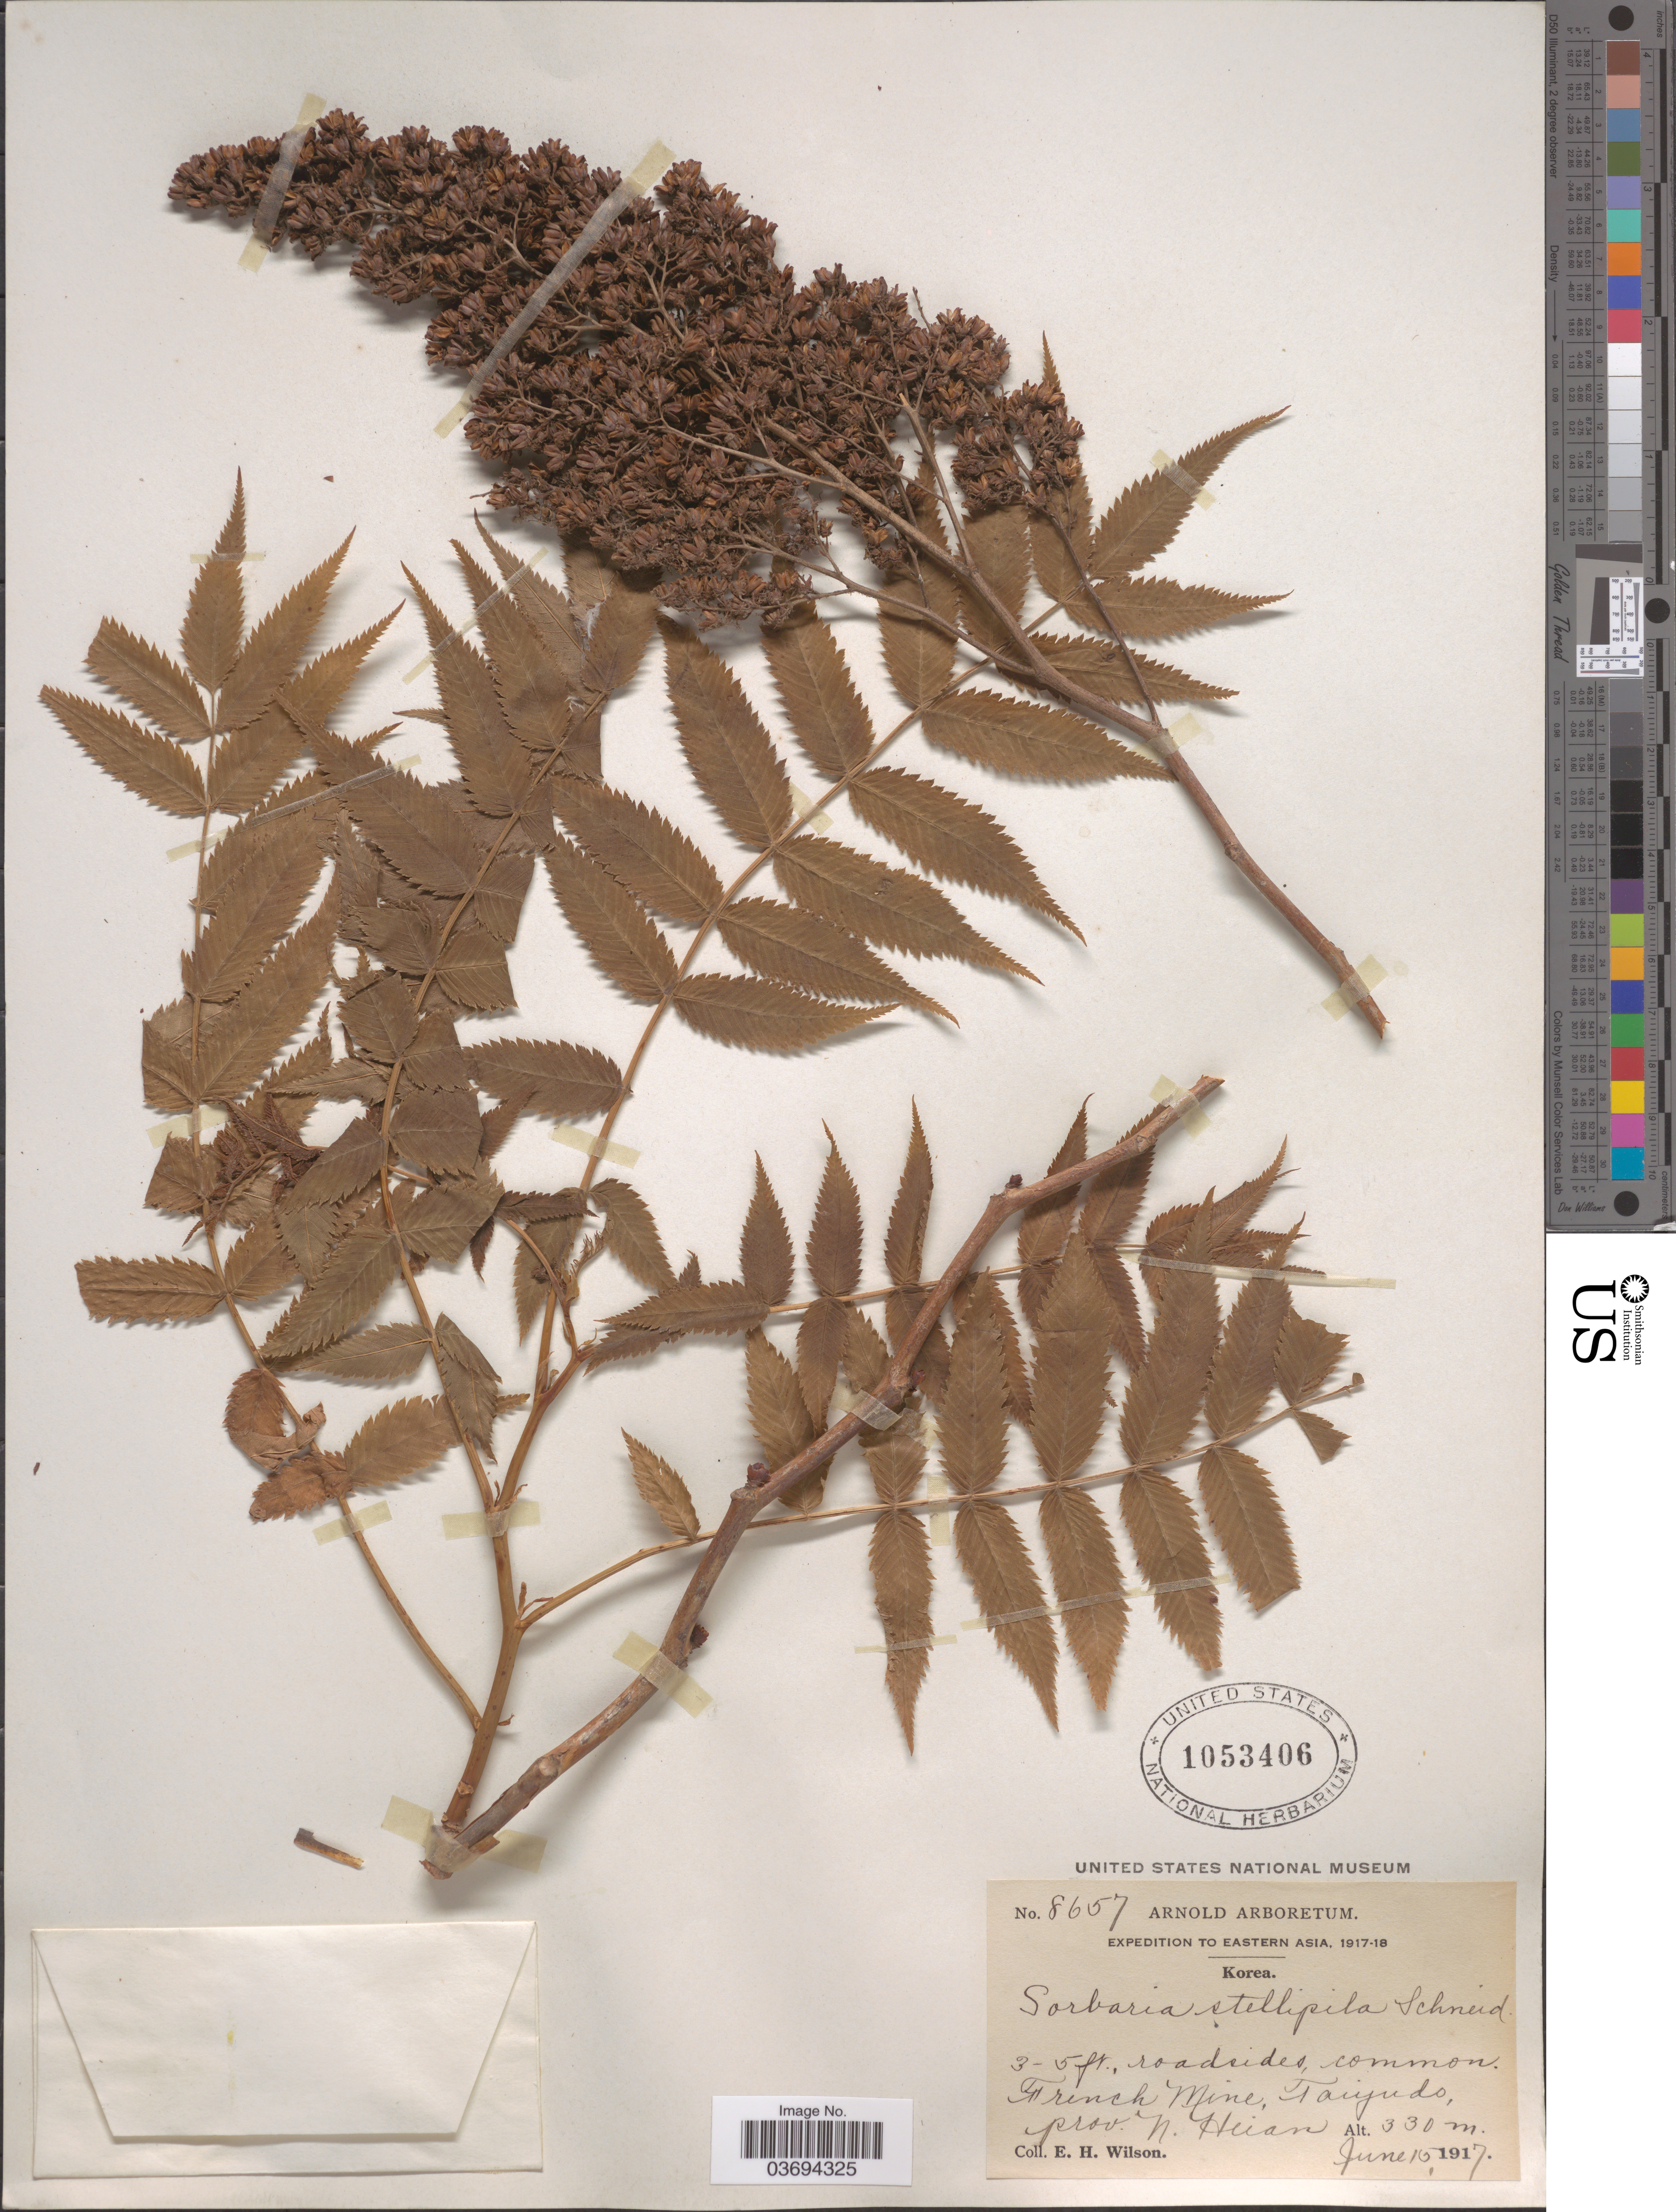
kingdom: Plantae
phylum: Tracheophyta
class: Magnoliopsida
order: Rosales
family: Rosaceae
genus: Sorbaria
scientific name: Sorbaria sorbifolia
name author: (L.) A. Braun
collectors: E. Wilson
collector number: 8657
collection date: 1917-06-15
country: North Korea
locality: Eastern Asia. French Mine, Taiyudo, prov. N. Heian.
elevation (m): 330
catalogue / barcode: US 1053406